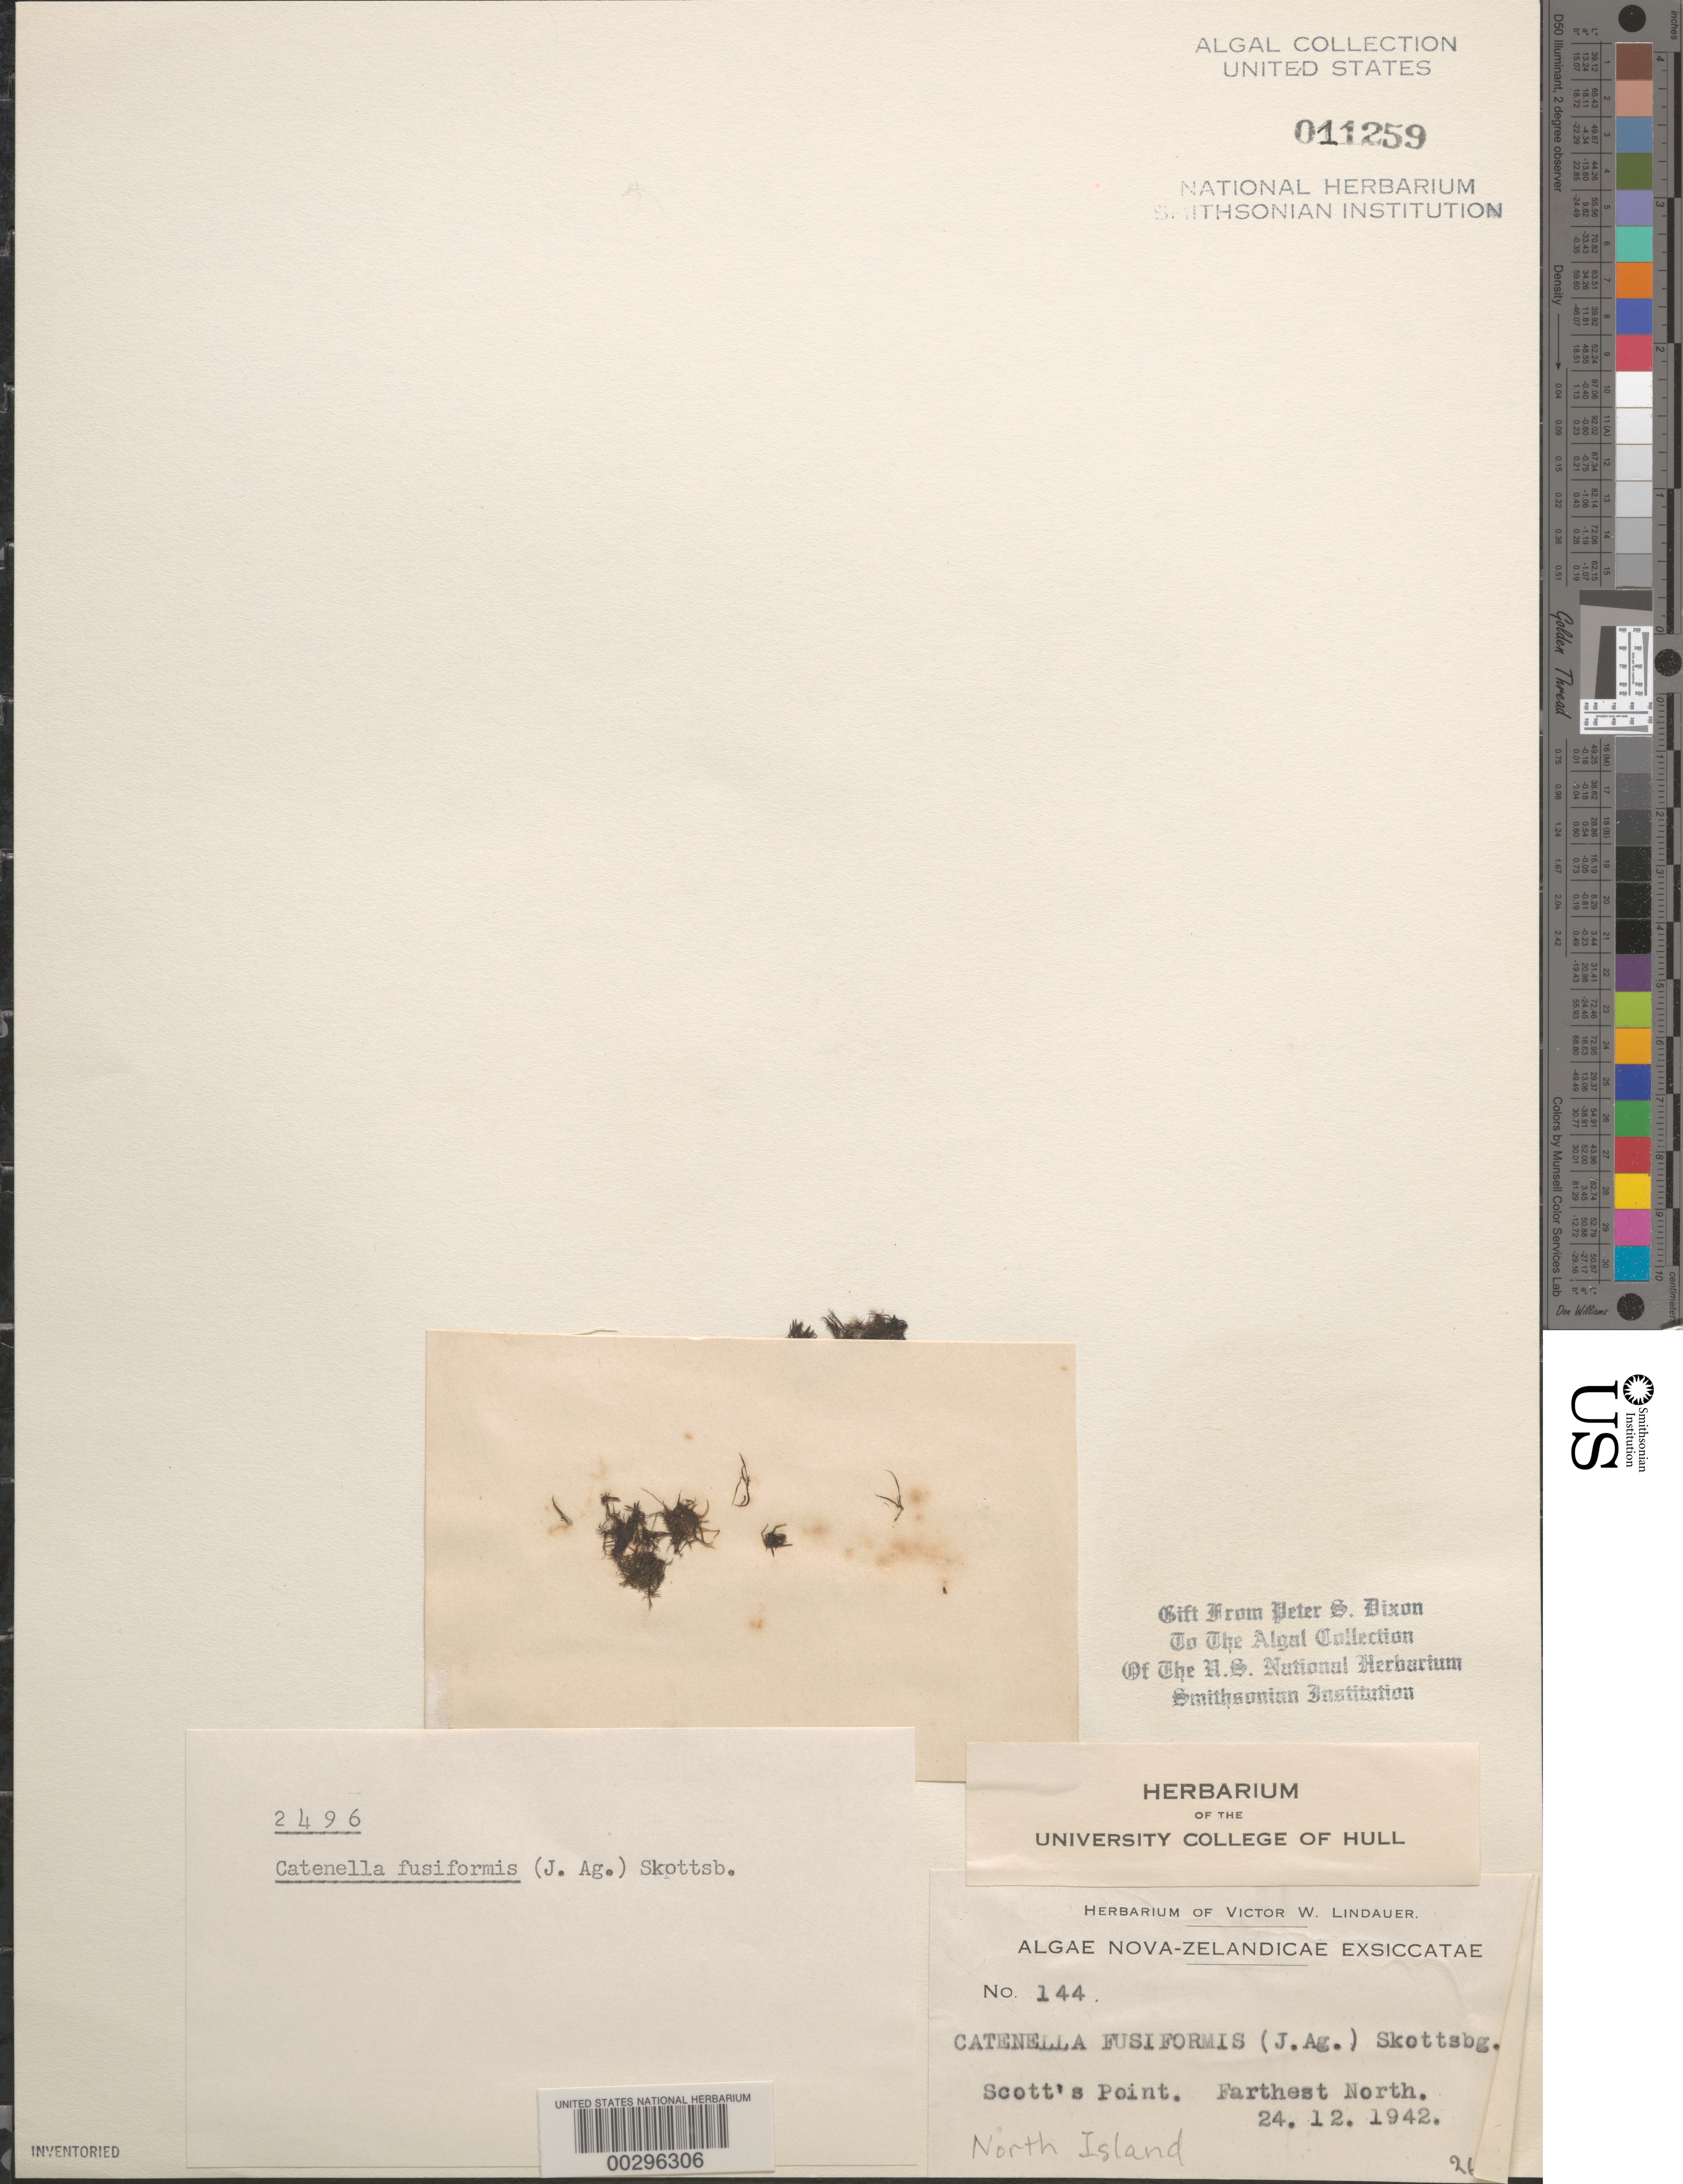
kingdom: Plantae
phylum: Rhodophyta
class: Florideophyceae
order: Gigartinales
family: Caulacanthaceae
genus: Catenella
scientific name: Catenella fusiformis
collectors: V. Lindauer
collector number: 144 & PSD 2496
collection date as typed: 24 Dec 1942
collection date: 1942-12-24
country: New Zealand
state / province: Northland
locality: Scott's point, farthest north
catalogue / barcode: US 11259